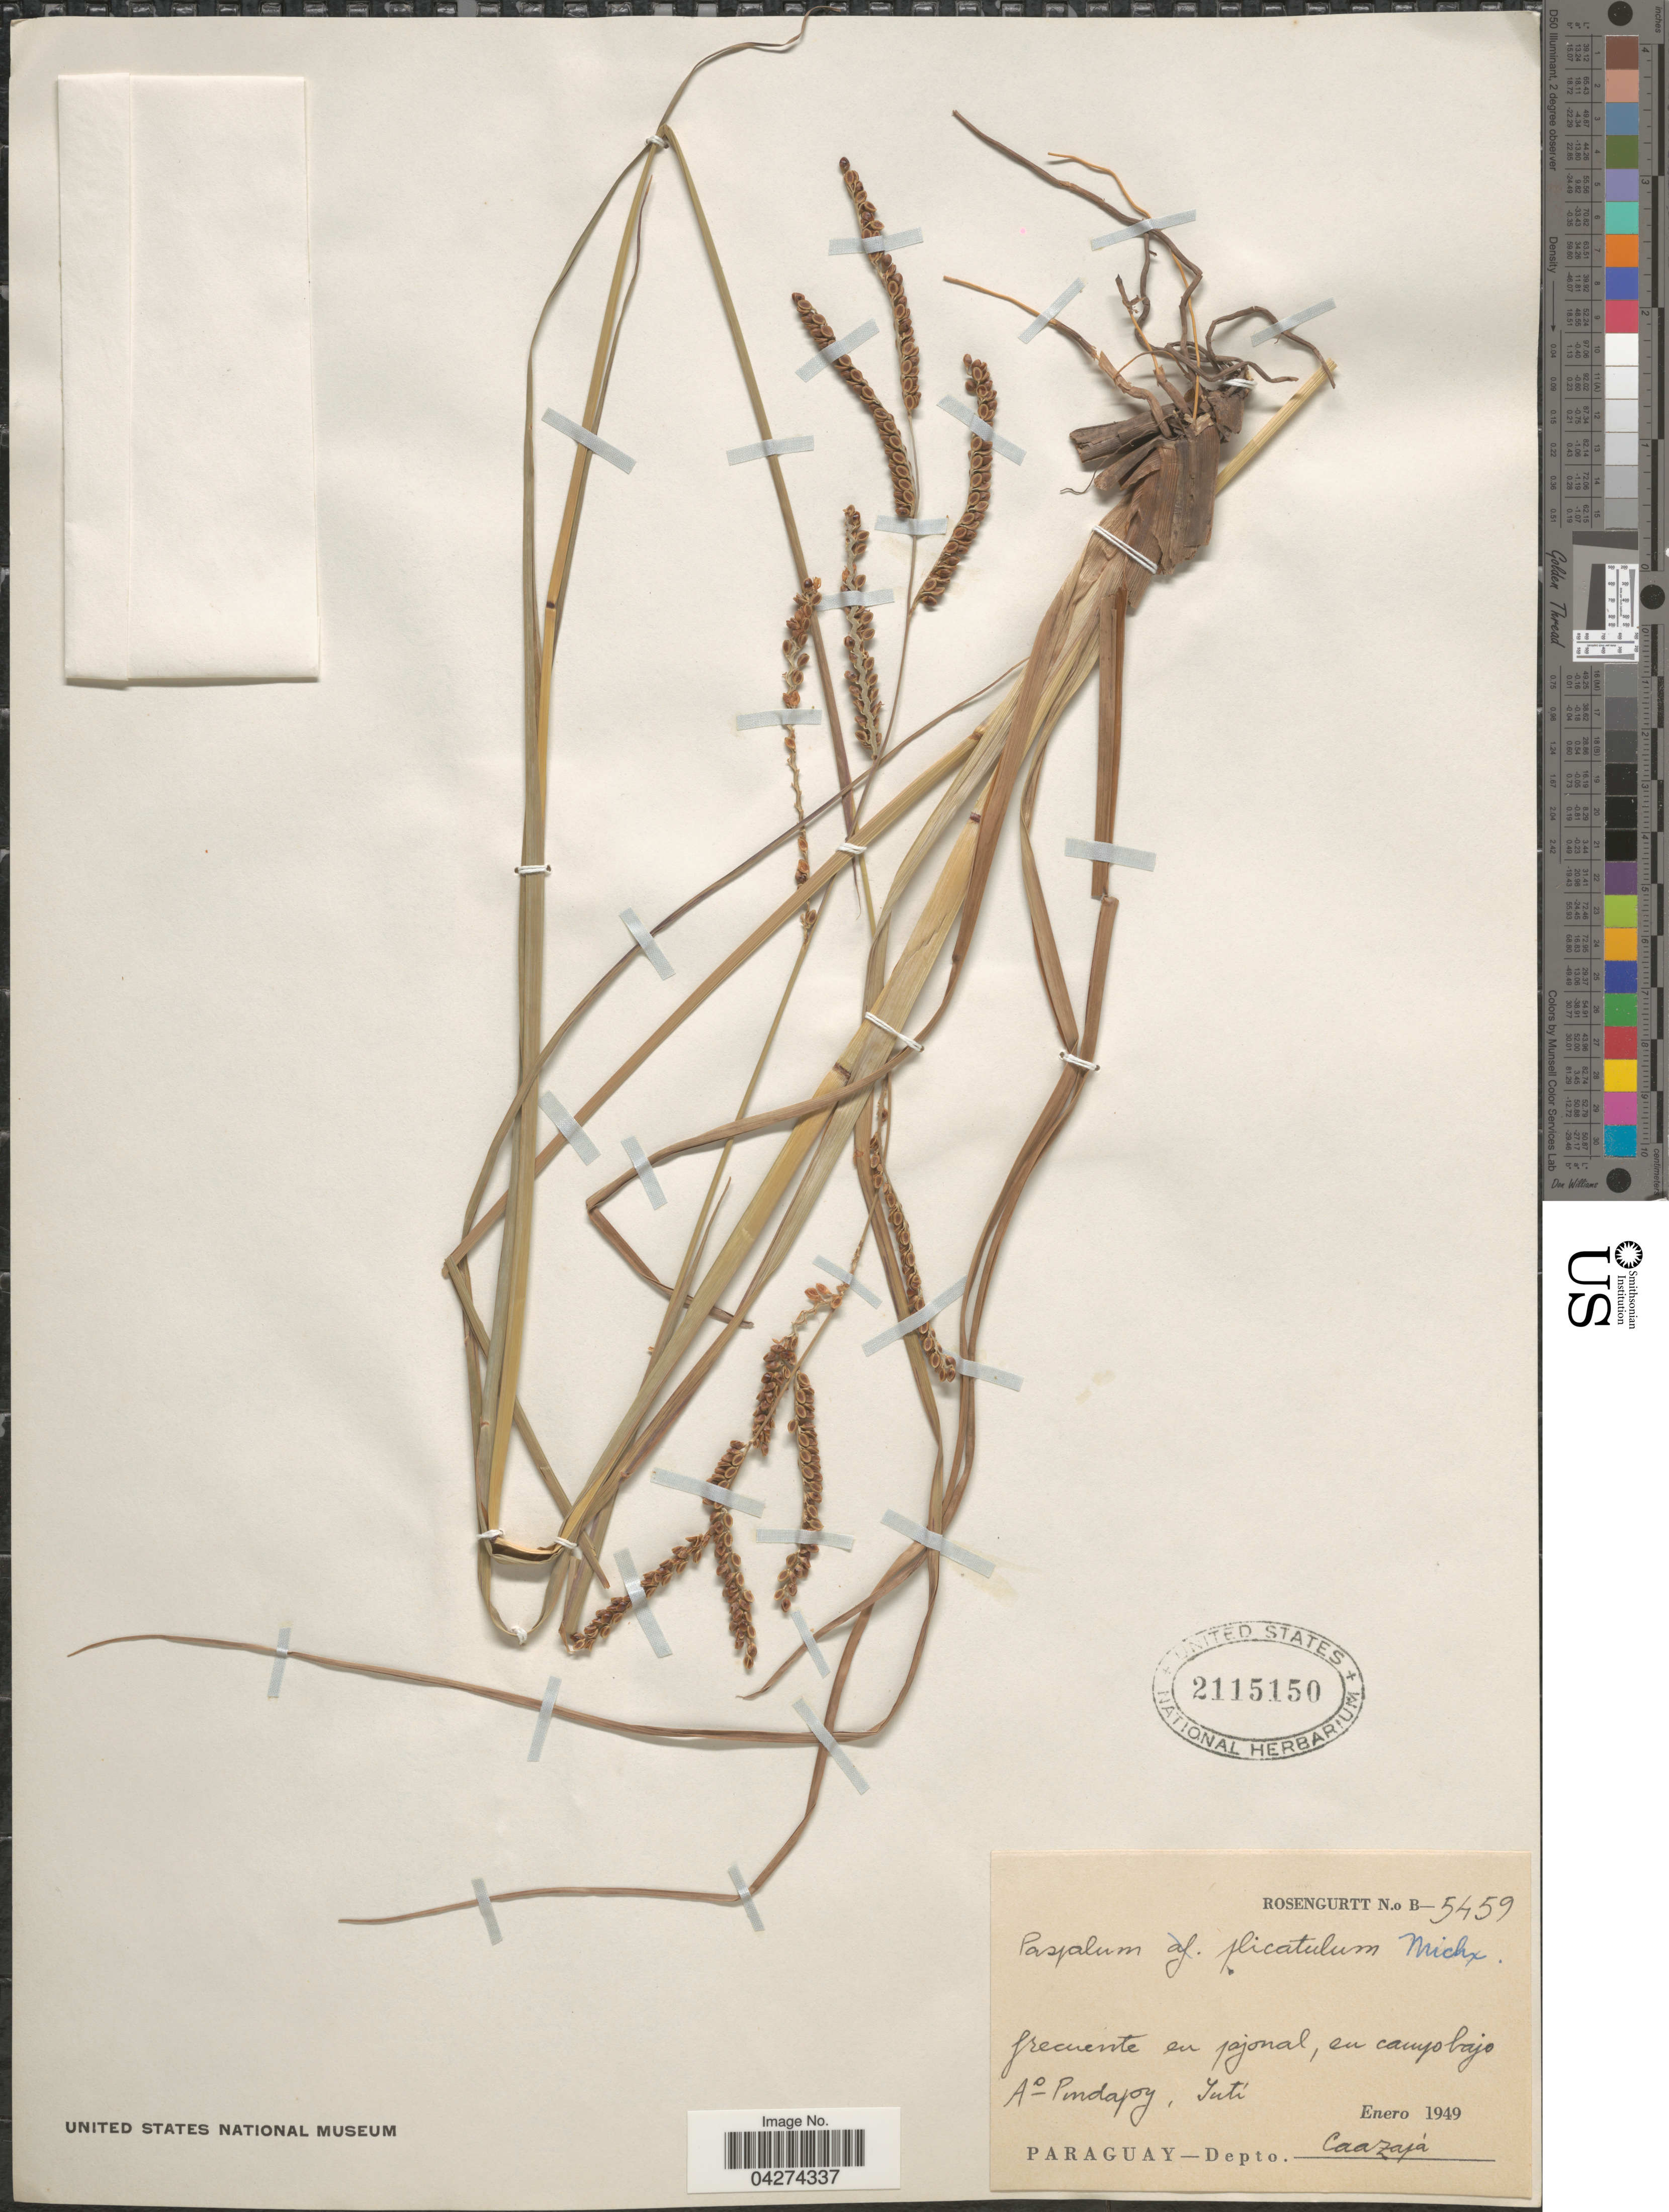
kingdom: Plantae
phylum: Tracheophyta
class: Liliopsida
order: Poales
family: Poaceae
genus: Paspalum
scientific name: Paspalum plicatulum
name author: Michx.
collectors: Rosengurtt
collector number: B-5459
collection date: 1949-01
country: Paraguay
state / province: Caazapa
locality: Ao Pindapoy, Yutí. Depto. Caazapà.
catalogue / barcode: US 2115150